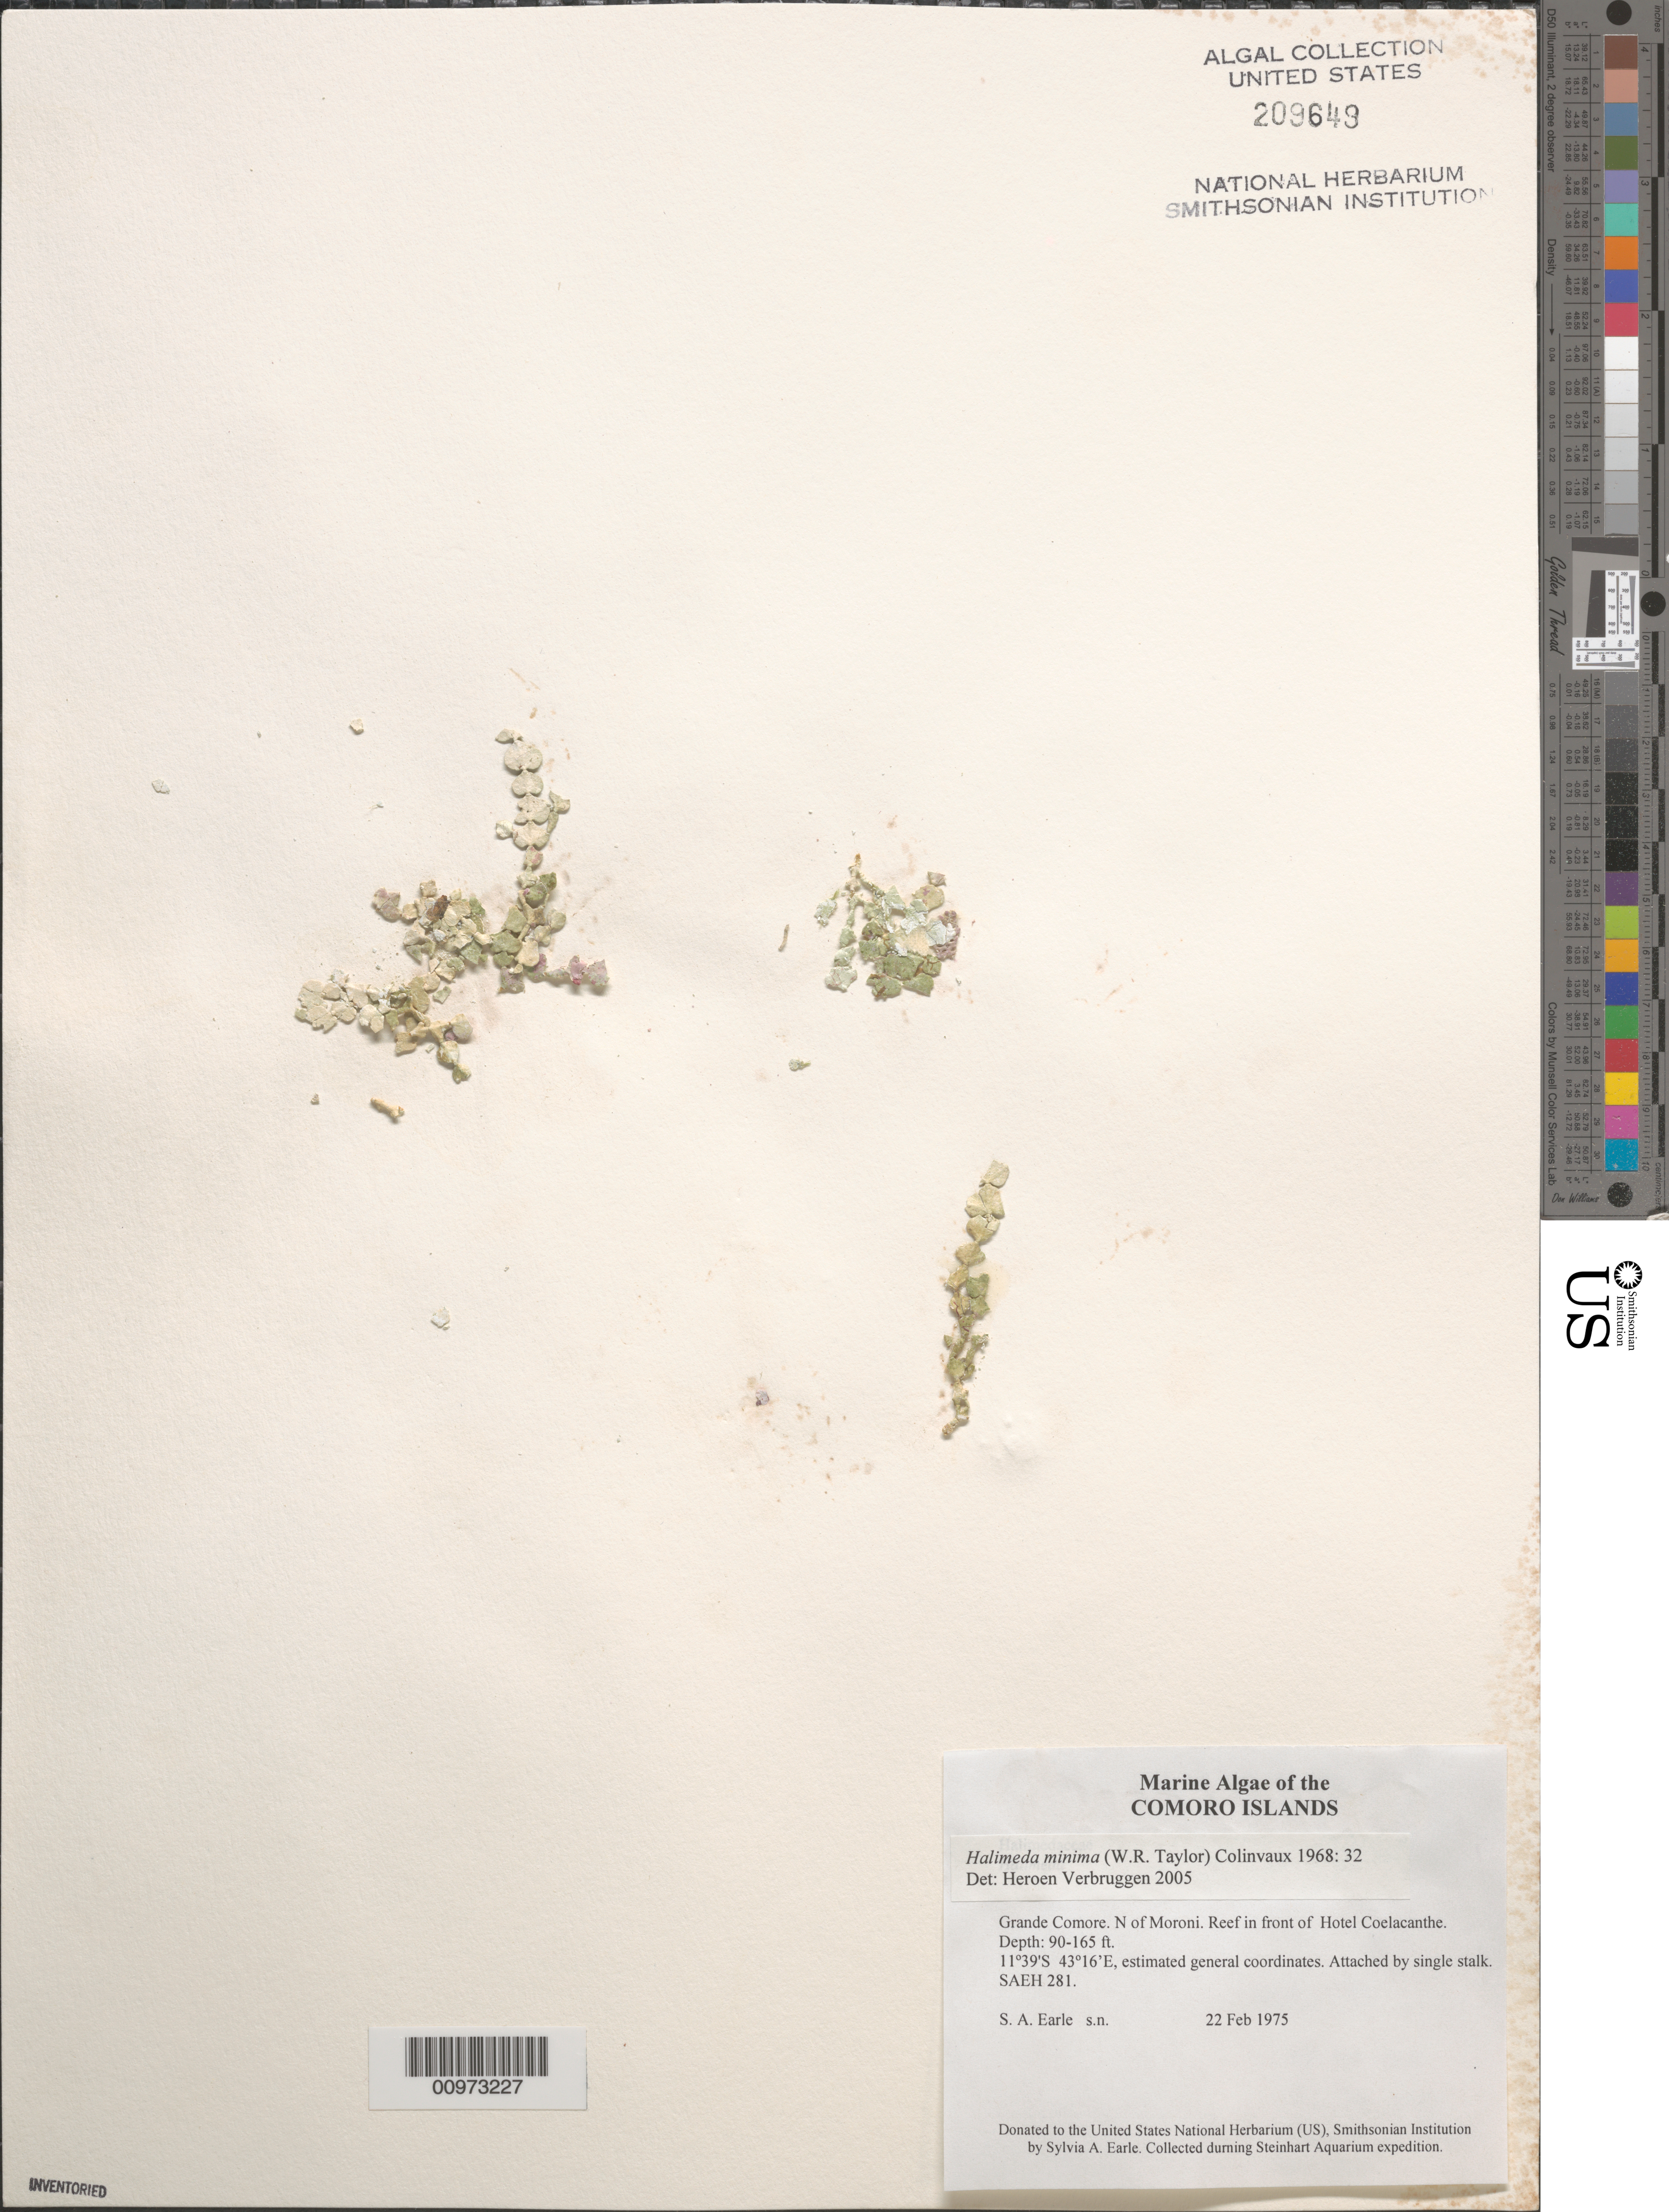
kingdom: Plantae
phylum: Chlorophyta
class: Ulvophyceae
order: Bryopsidales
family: Halimedaceae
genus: Halimeda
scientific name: Halimeda minima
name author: (W.R. Taylor) Hillis-Colinvaux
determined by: Verbruggen, H.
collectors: S. A. Earle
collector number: SAEH 281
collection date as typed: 22 Feb 1975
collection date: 1975-02-22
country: Comoros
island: Grande Comore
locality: Reef in front of Hotel Coelacanthe, north of Moroni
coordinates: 11 39'S, 43 16'E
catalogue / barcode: US 209649